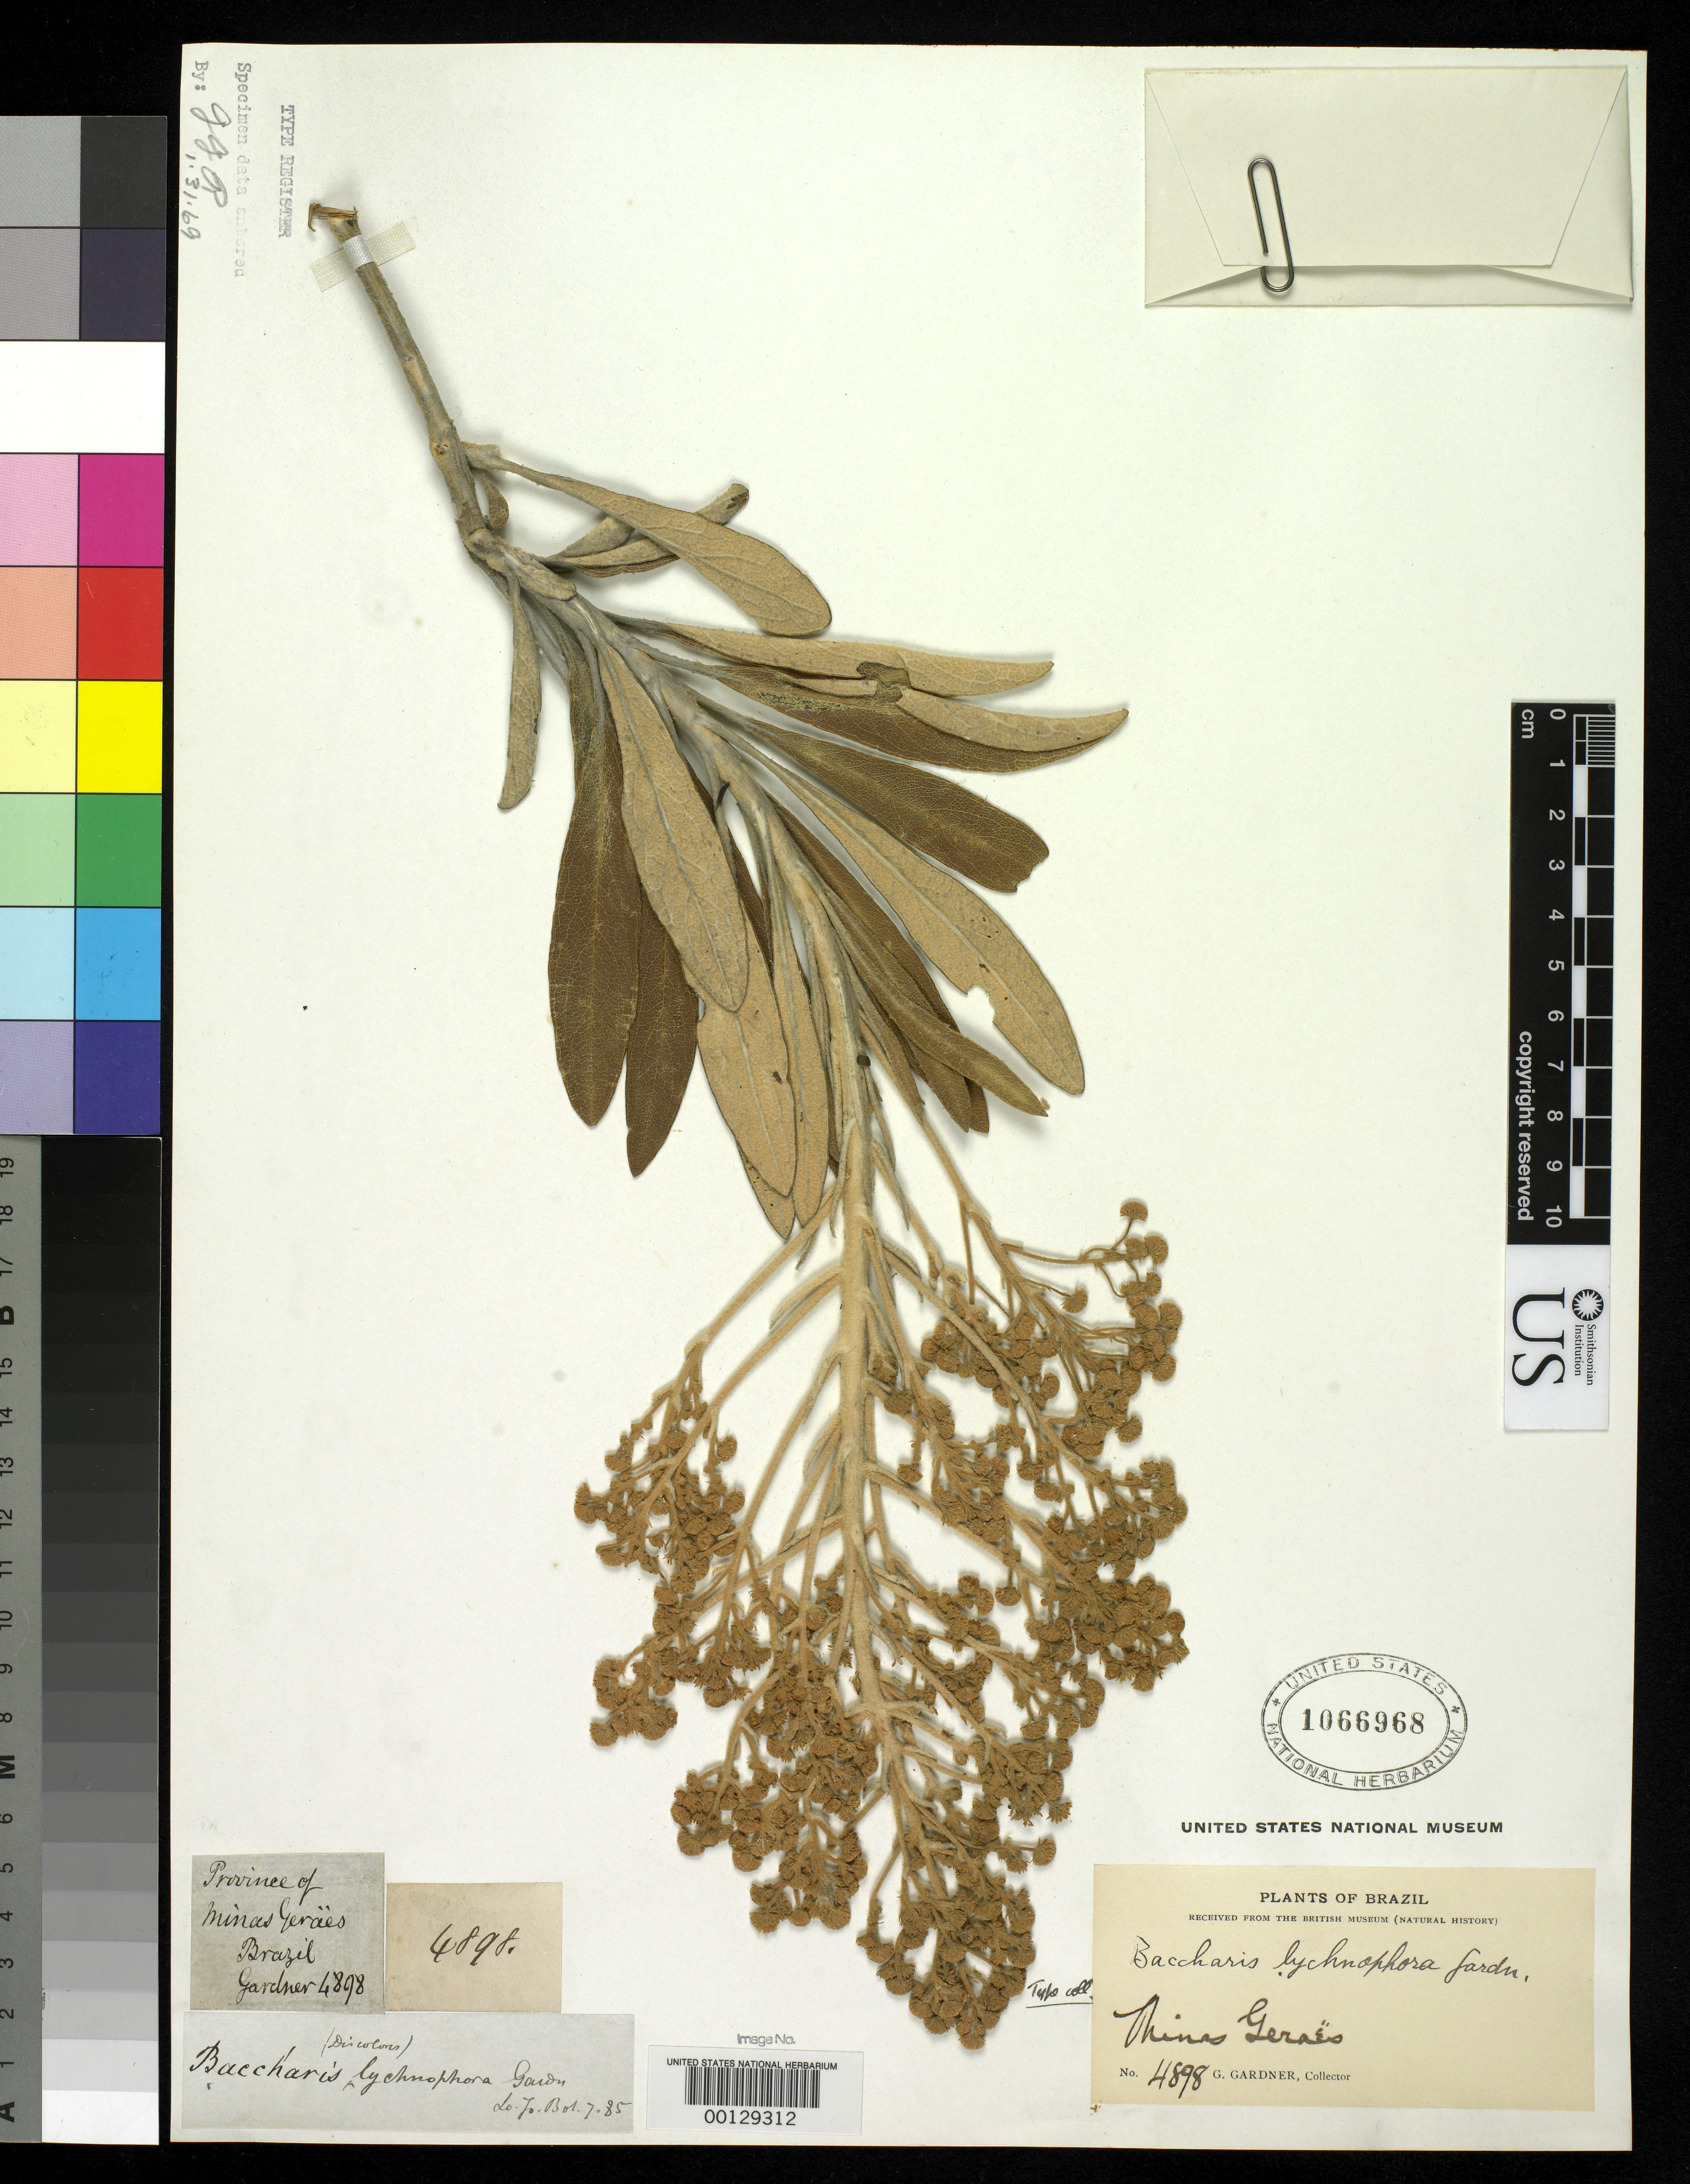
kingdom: Plantae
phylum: Tracheophyta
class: Magnoliopsida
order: Asterales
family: Asteraceae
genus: Baccharis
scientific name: Baccharis lychnophora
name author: Gardner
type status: Isotype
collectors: G. Gardner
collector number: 4898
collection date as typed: Jul 1840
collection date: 1840-07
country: Brazil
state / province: Minas Gerais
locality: Diamond District.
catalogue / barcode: US 1066968